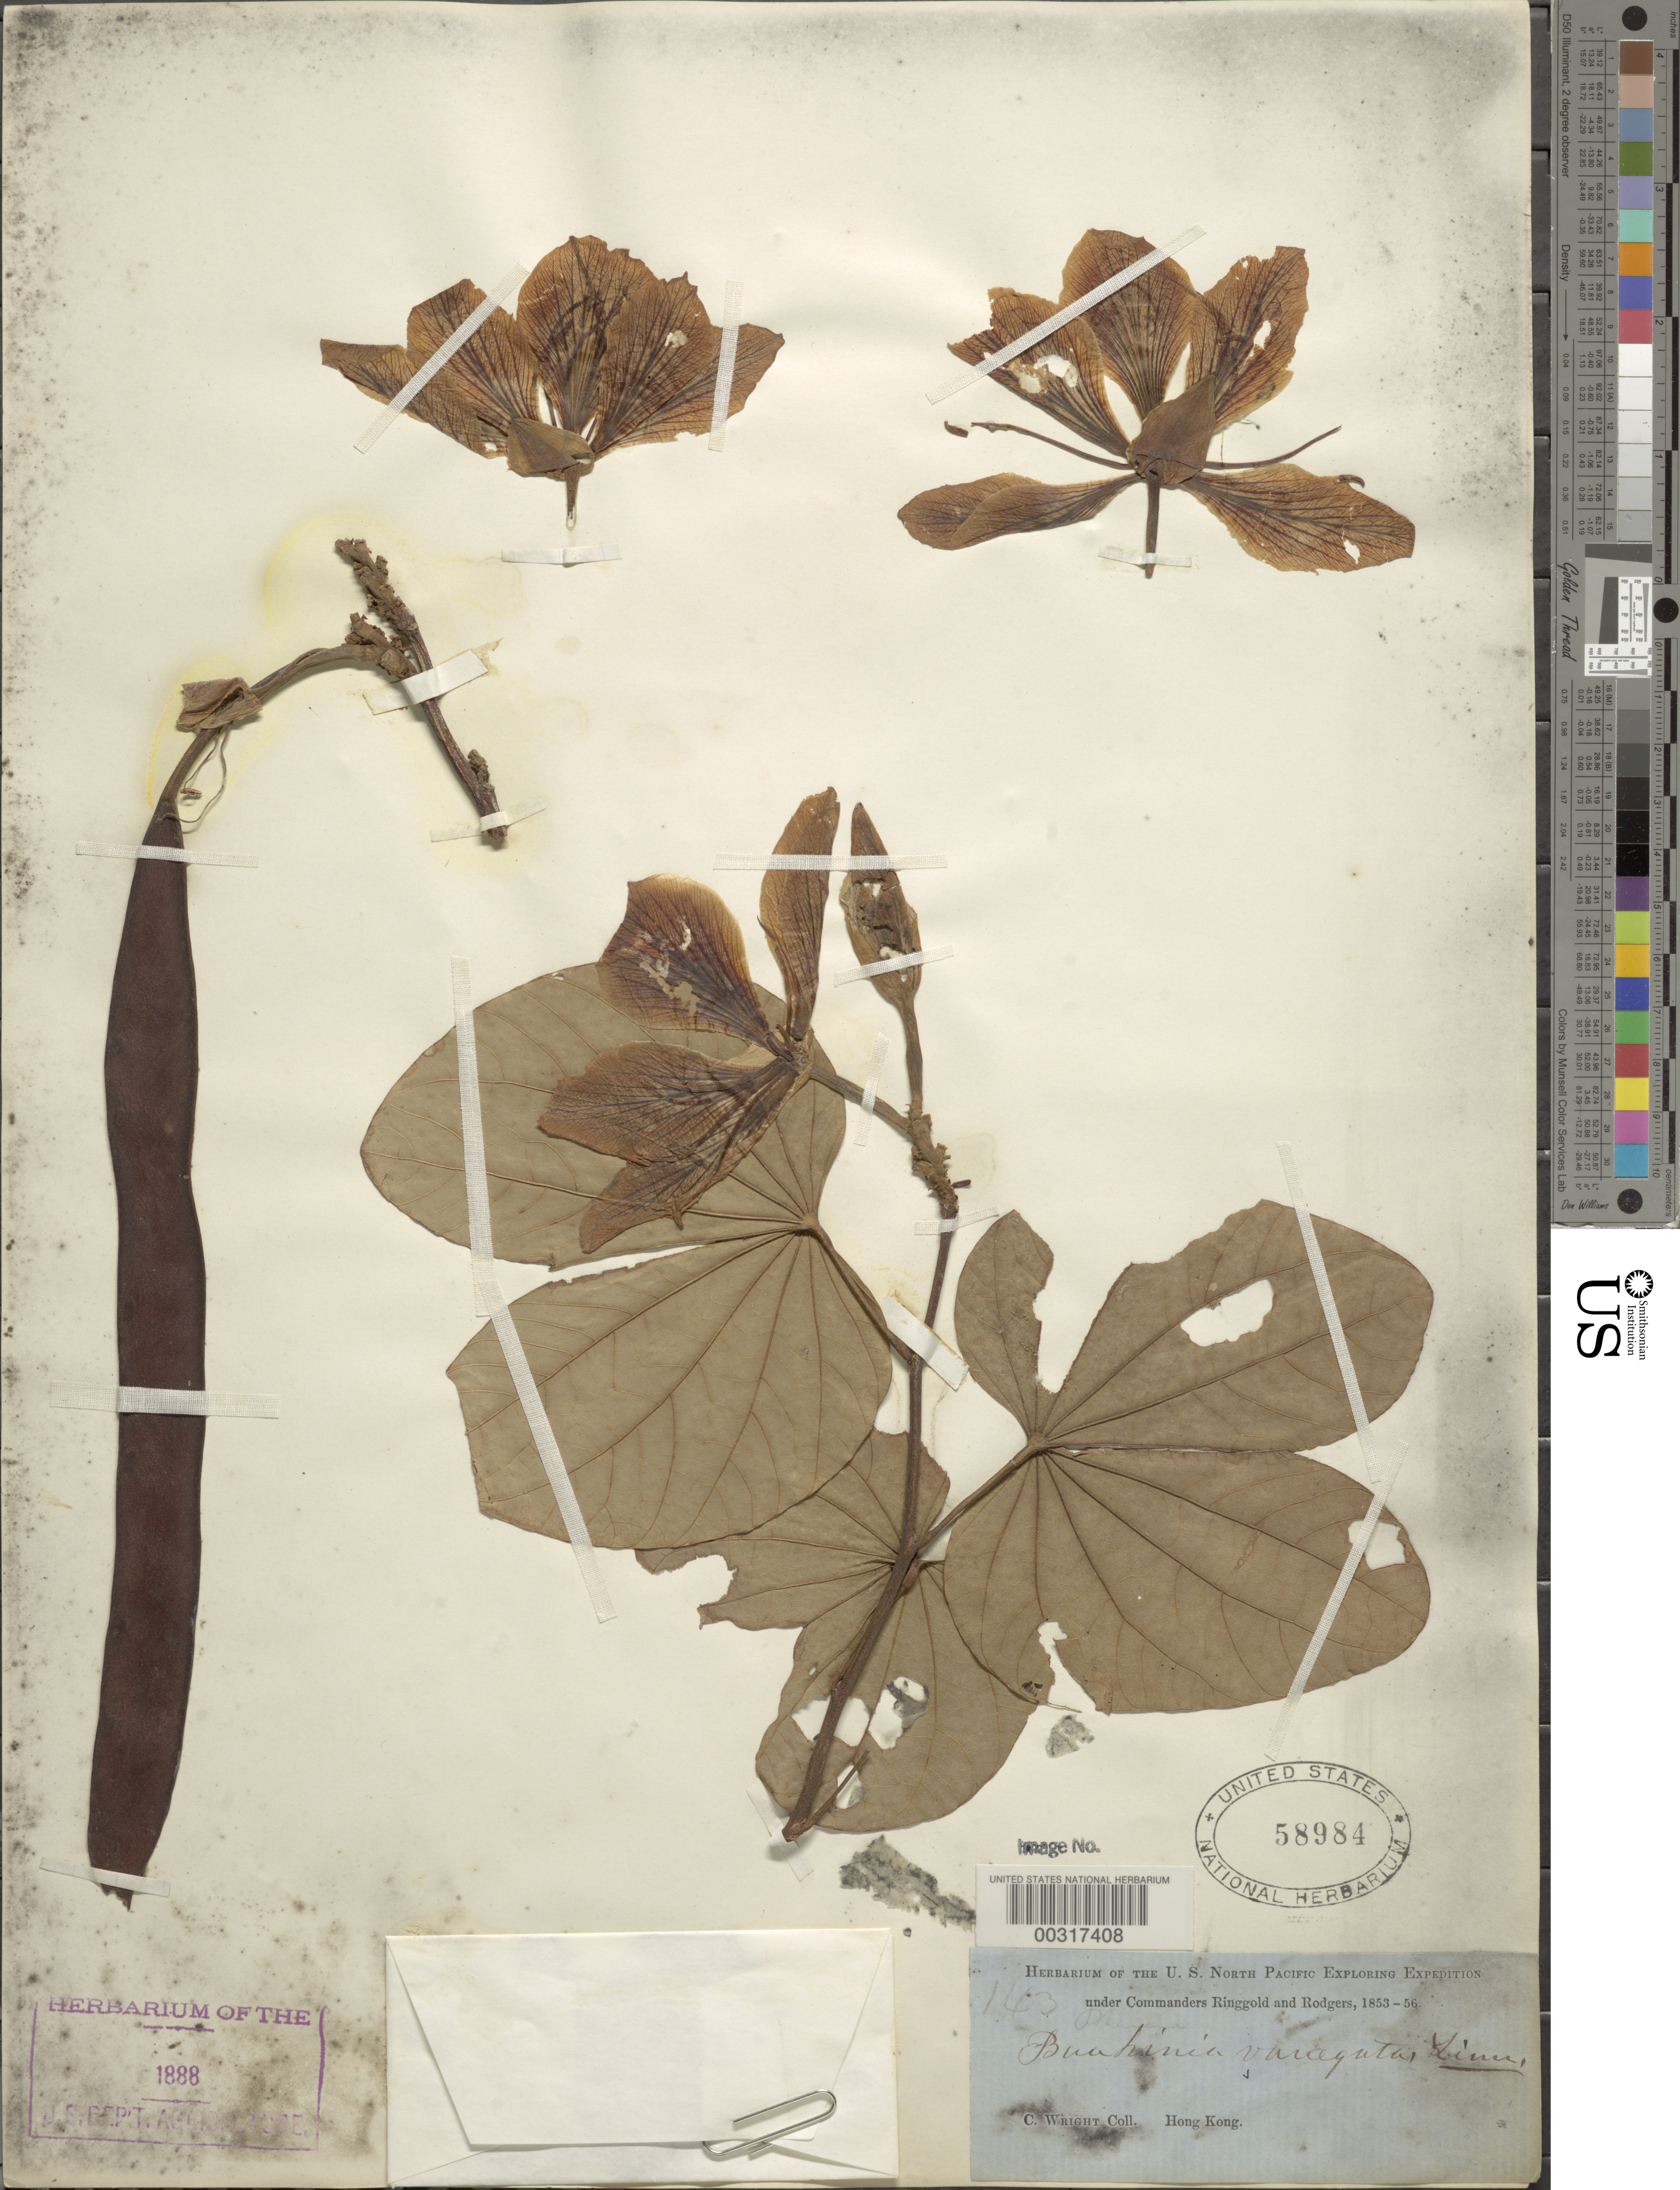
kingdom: Plantae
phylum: Tracheophyta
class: Magnoliopsida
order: Fabales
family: Fabaceae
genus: Bauhinia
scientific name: Bauhinia variegata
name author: L.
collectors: C. Wright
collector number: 143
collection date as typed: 1853 to -- -- 1856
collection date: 1853/1856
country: China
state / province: Hong Kong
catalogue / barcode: US 58984